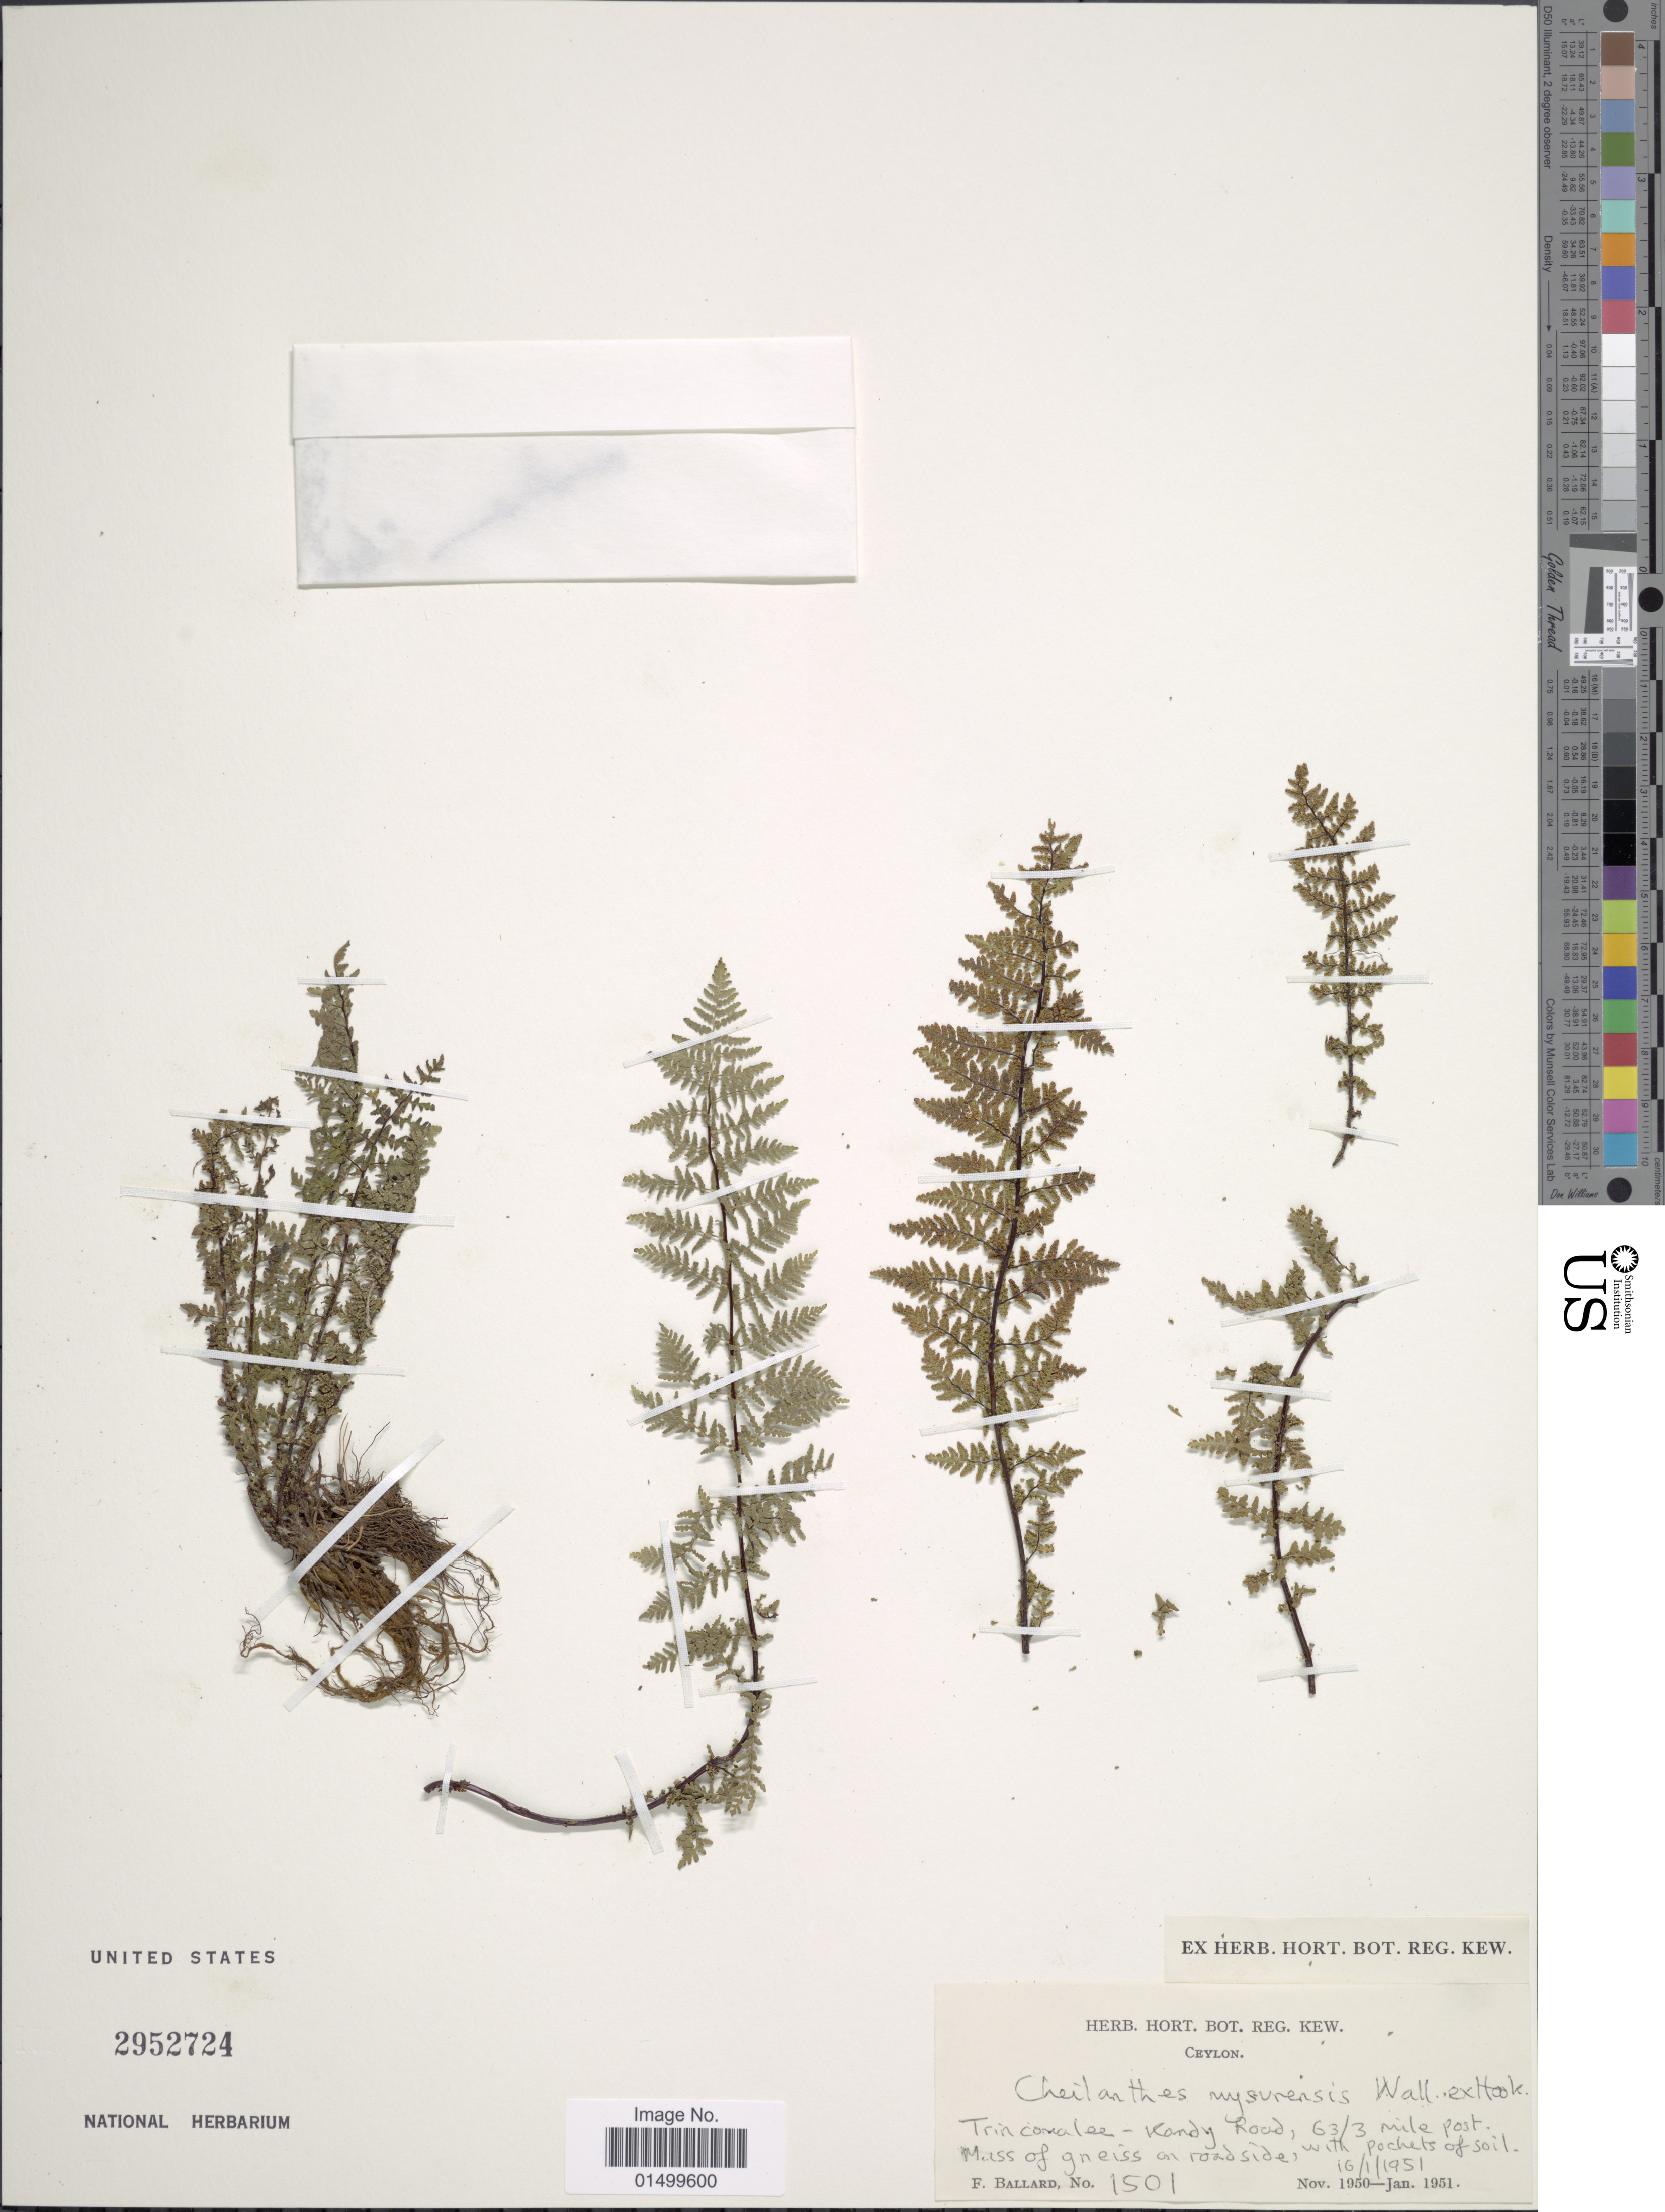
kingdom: Plantae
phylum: Tracheophyta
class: Polypodiopsida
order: Polypodiales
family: Pteridaceae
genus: Cheilanthes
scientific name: Cheilanthes mysurensis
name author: Wall. ex Hook.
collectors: F. Ballard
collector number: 1501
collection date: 1951-01-16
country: Sri Lanka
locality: Ceylon, Trincomalee- Kandy Road, 63/3 mile post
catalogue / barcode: US 2952724